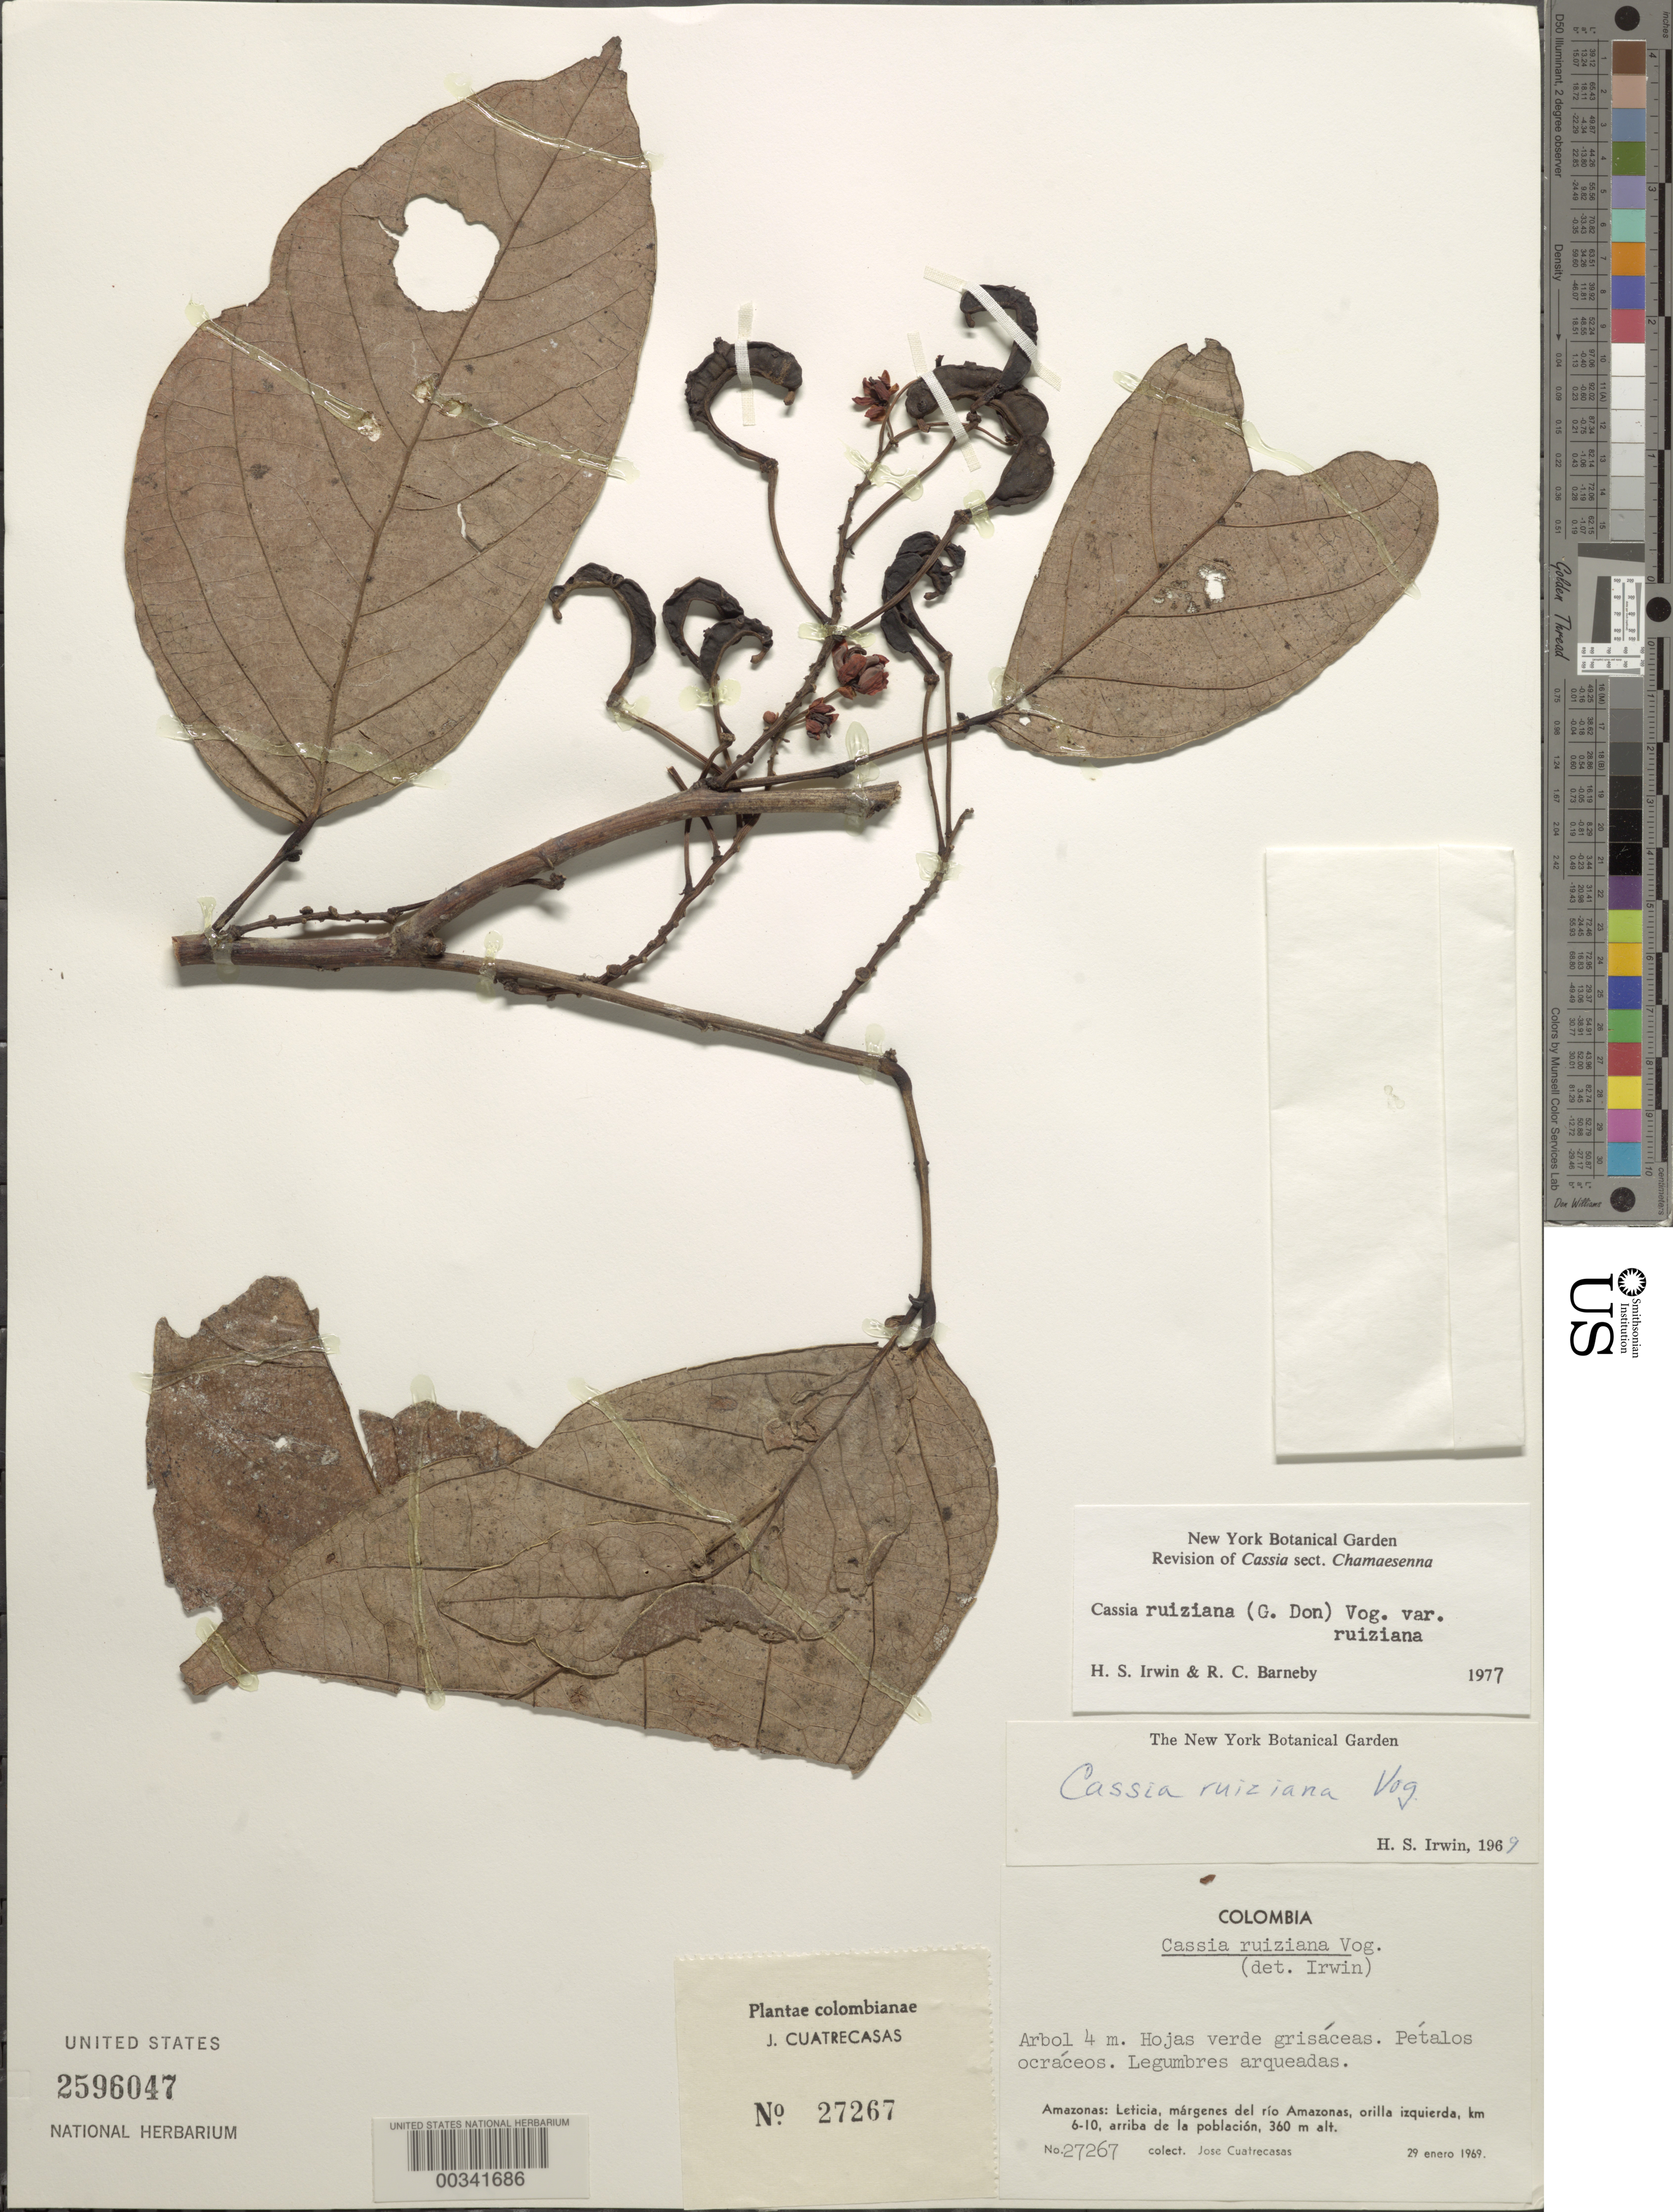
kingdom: Plantae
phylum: Tracheophyta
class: Magnoliopsida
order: Fabales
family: Fabaceae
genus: Senna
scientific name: Senna ruiziana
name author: (G. Don) H.S. Irwin & Barneby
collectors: J. Cuatrecasas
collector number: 27267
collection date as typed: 29 Jan 1969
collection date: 1969-01-29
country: Colombia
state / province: Amazônas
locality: Leticia, Margenes del Rio Amazonas, Orila Izquierda, km 6-10, Arriba de la Poblacion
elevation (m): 360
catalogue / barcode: US 2596047